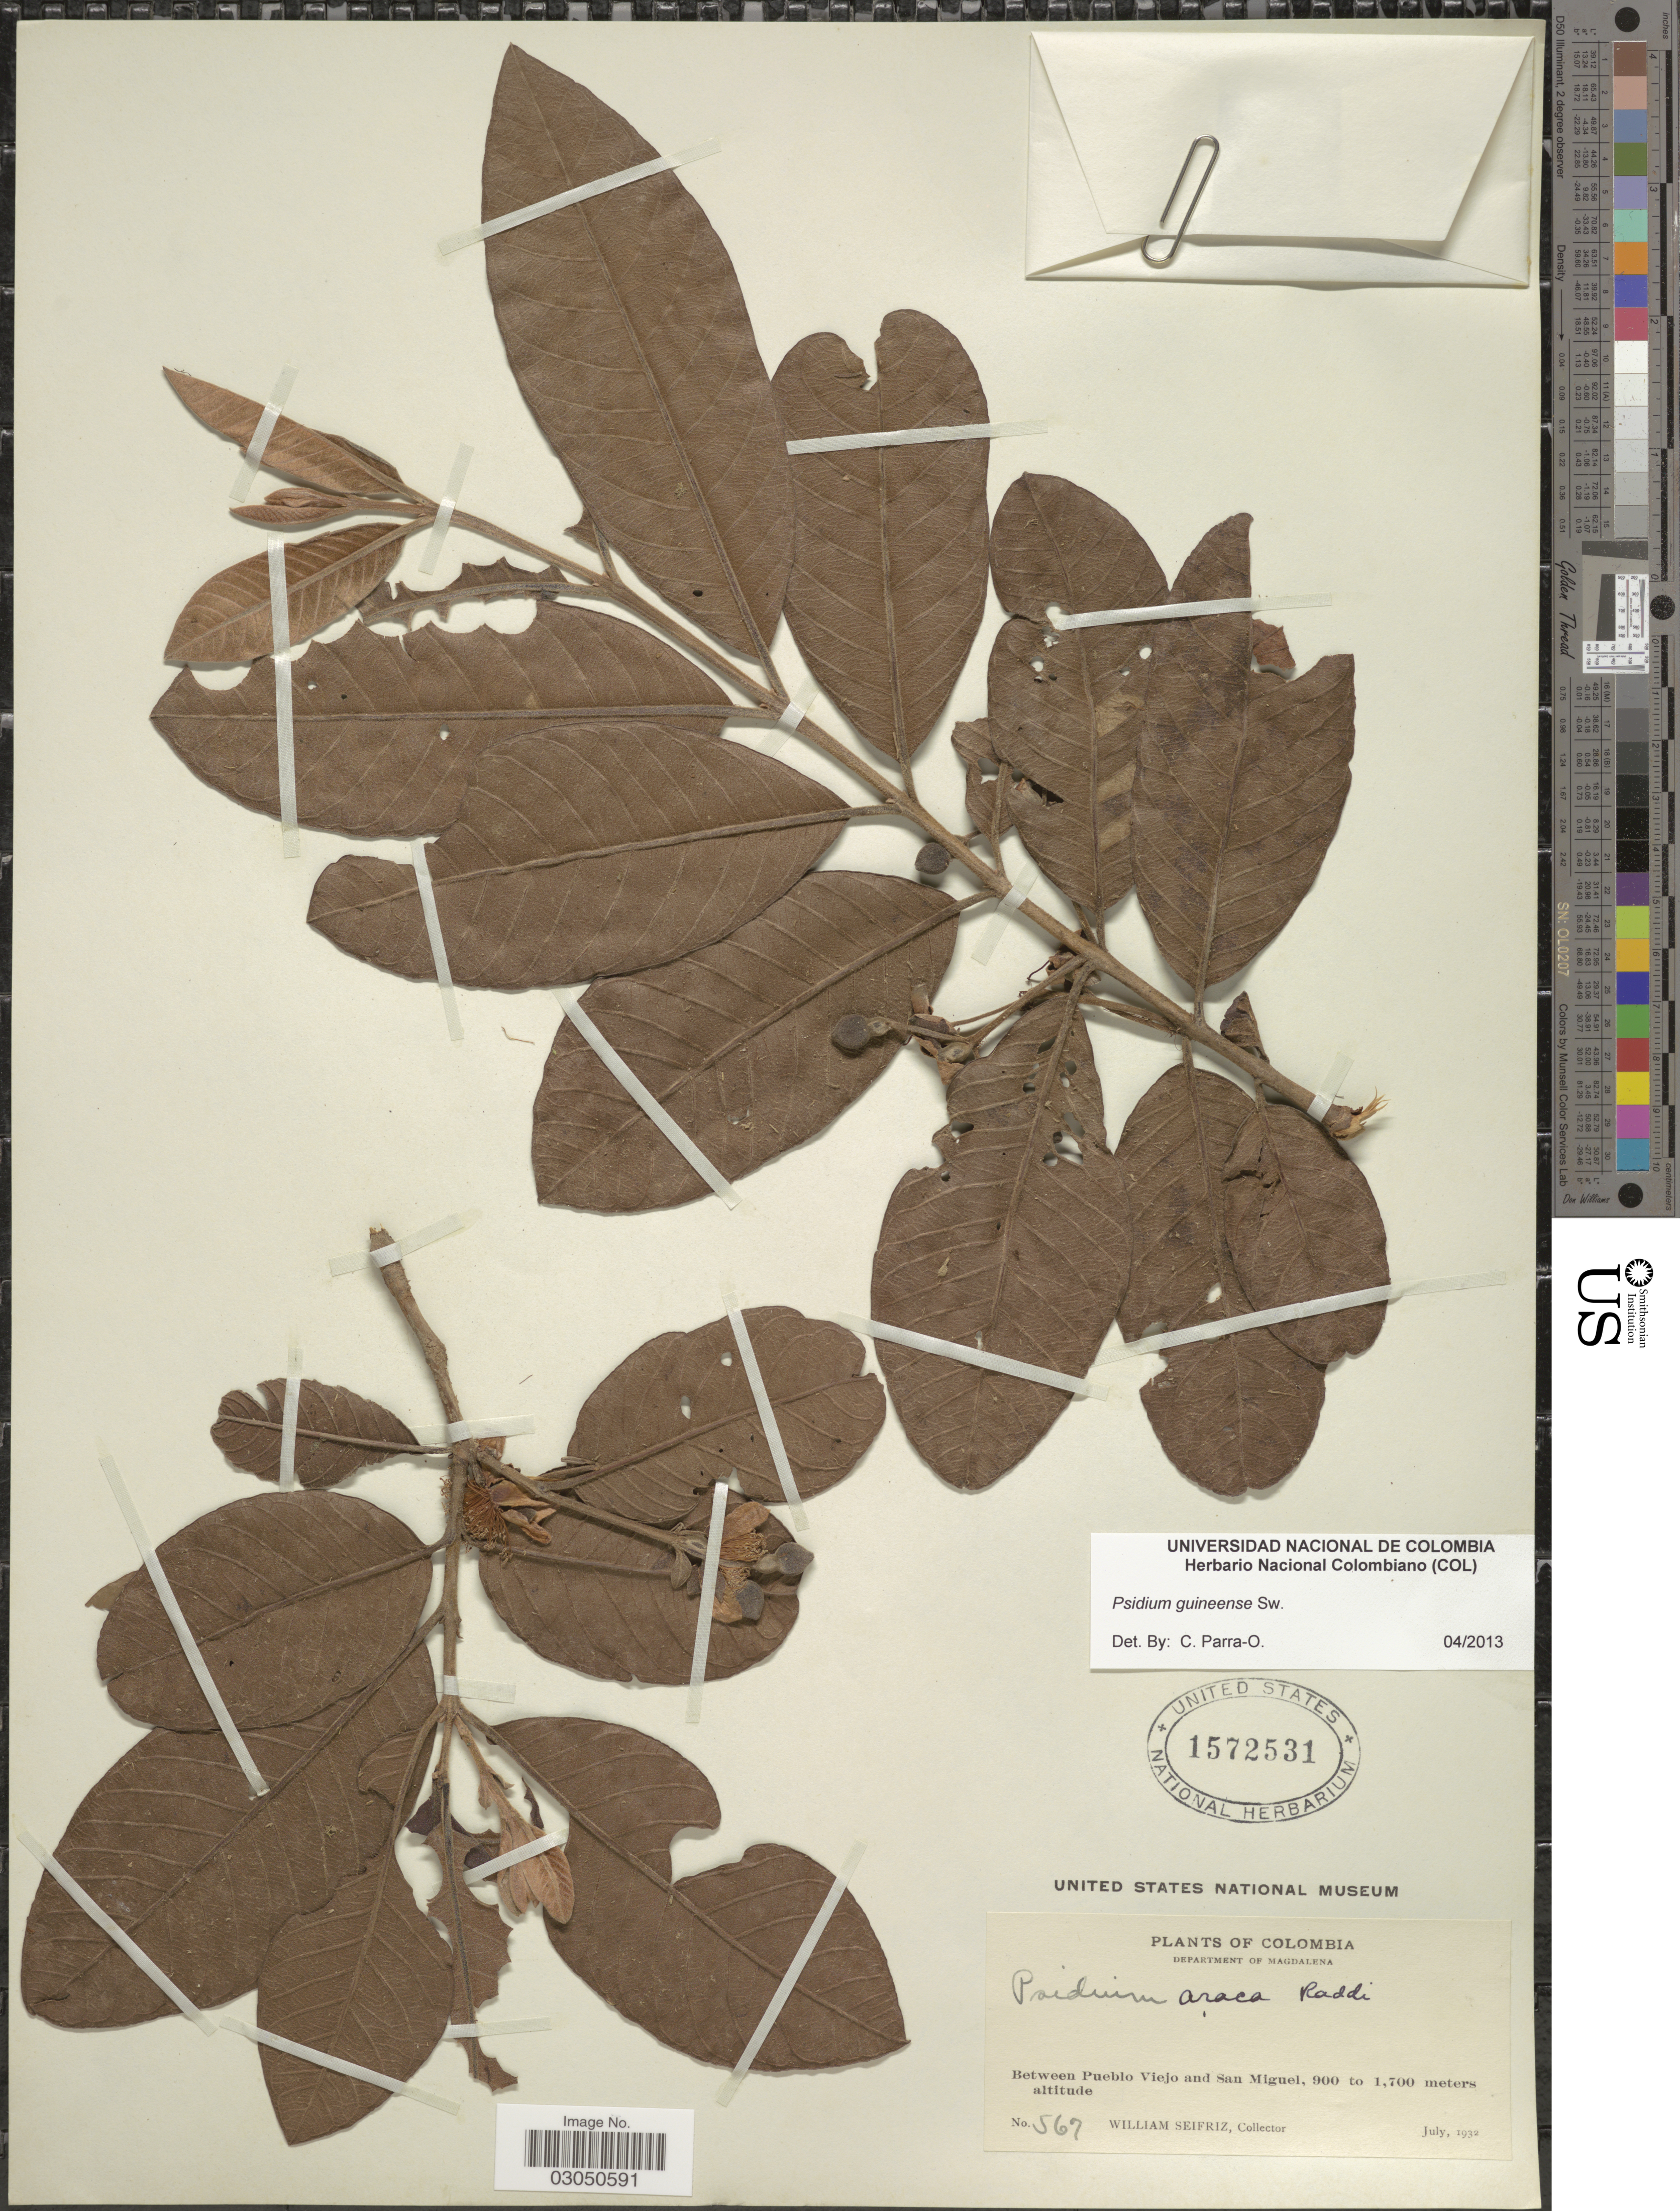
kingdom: Plantae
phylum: Tracheophyta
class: Magnoliopsida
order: Myrtales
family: Myrtaceae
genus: Psidium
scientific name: Psidium guineense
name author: Sw.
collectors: W. Seifriz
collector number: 567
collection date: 1932-07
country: Colombia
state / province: Magdalena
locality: Department of Magdalena. Between Pueblo Viejo and San Miguel.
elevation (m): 900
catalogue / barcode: US 1572531